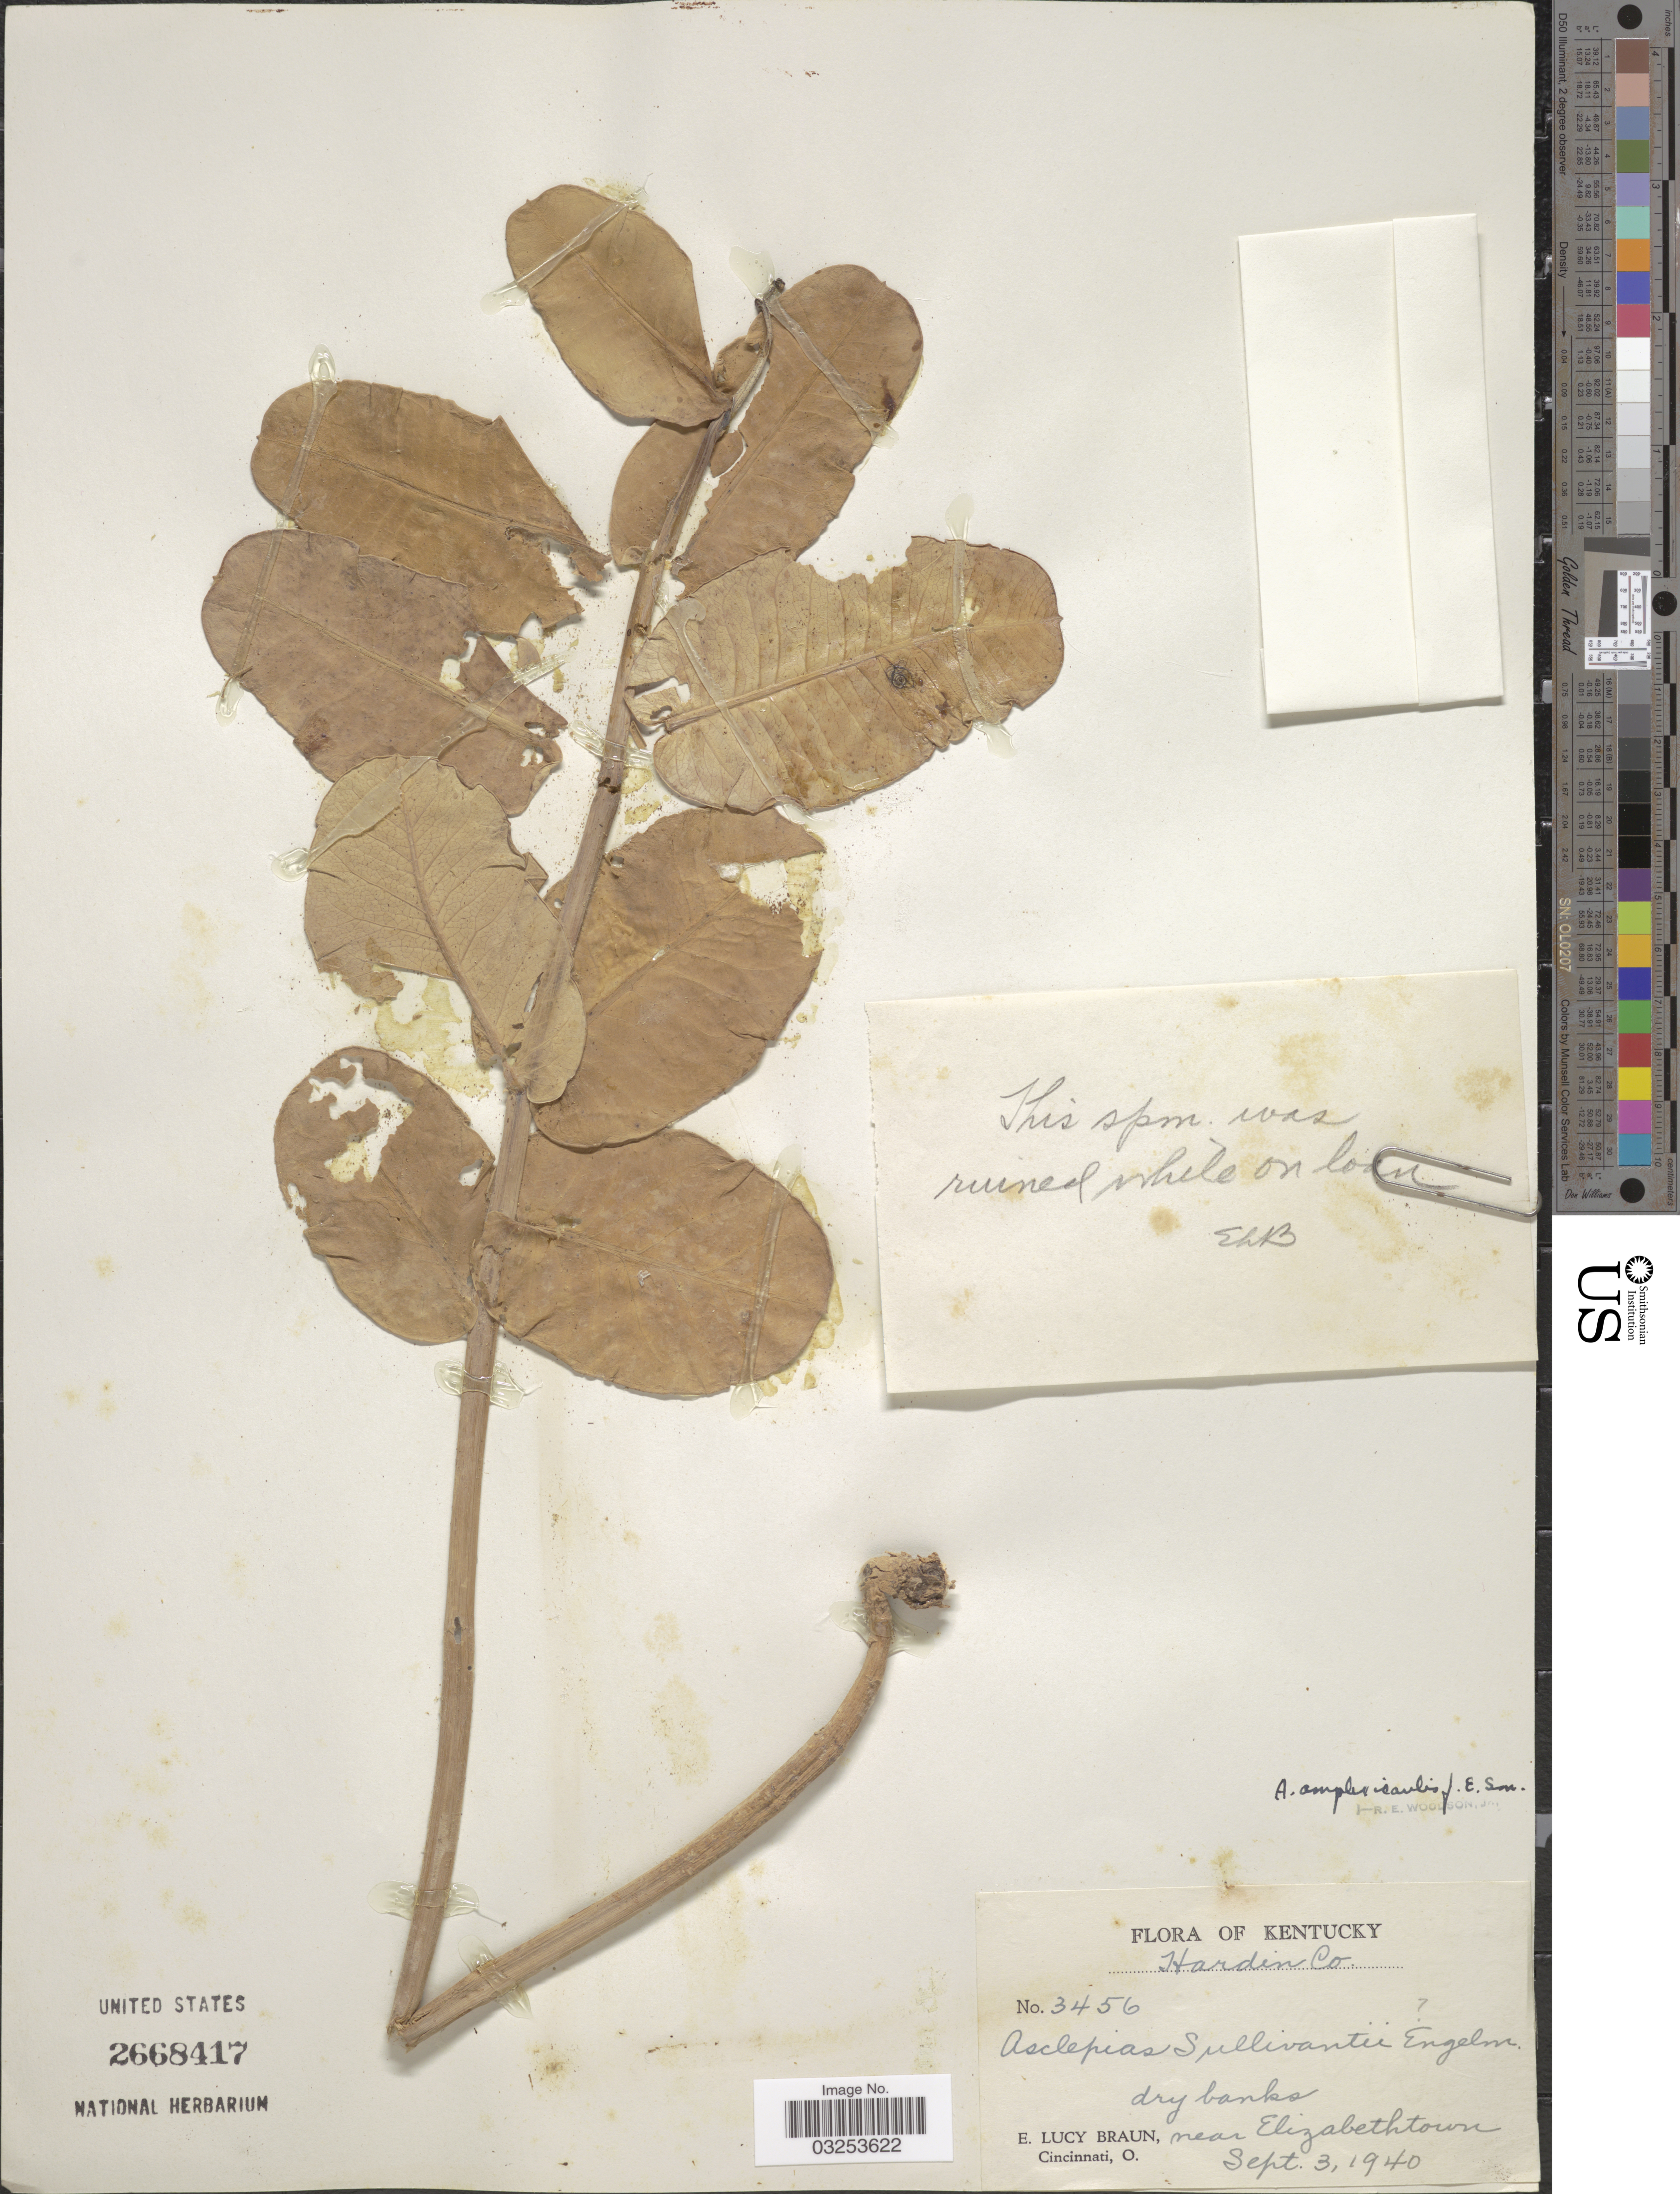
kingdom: Plantae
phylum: Tracheophyta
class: Magnoliopsida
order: Gentianales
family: Apocynaceae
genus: Asclepias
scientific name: Asclepias amplexicaulis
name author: J. Small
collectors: E. Braun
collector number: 3456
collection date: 1940-09-03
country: United States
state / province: Kentucky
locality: Hardin Co. Near Elizabethtown.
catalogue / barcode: US 2668417